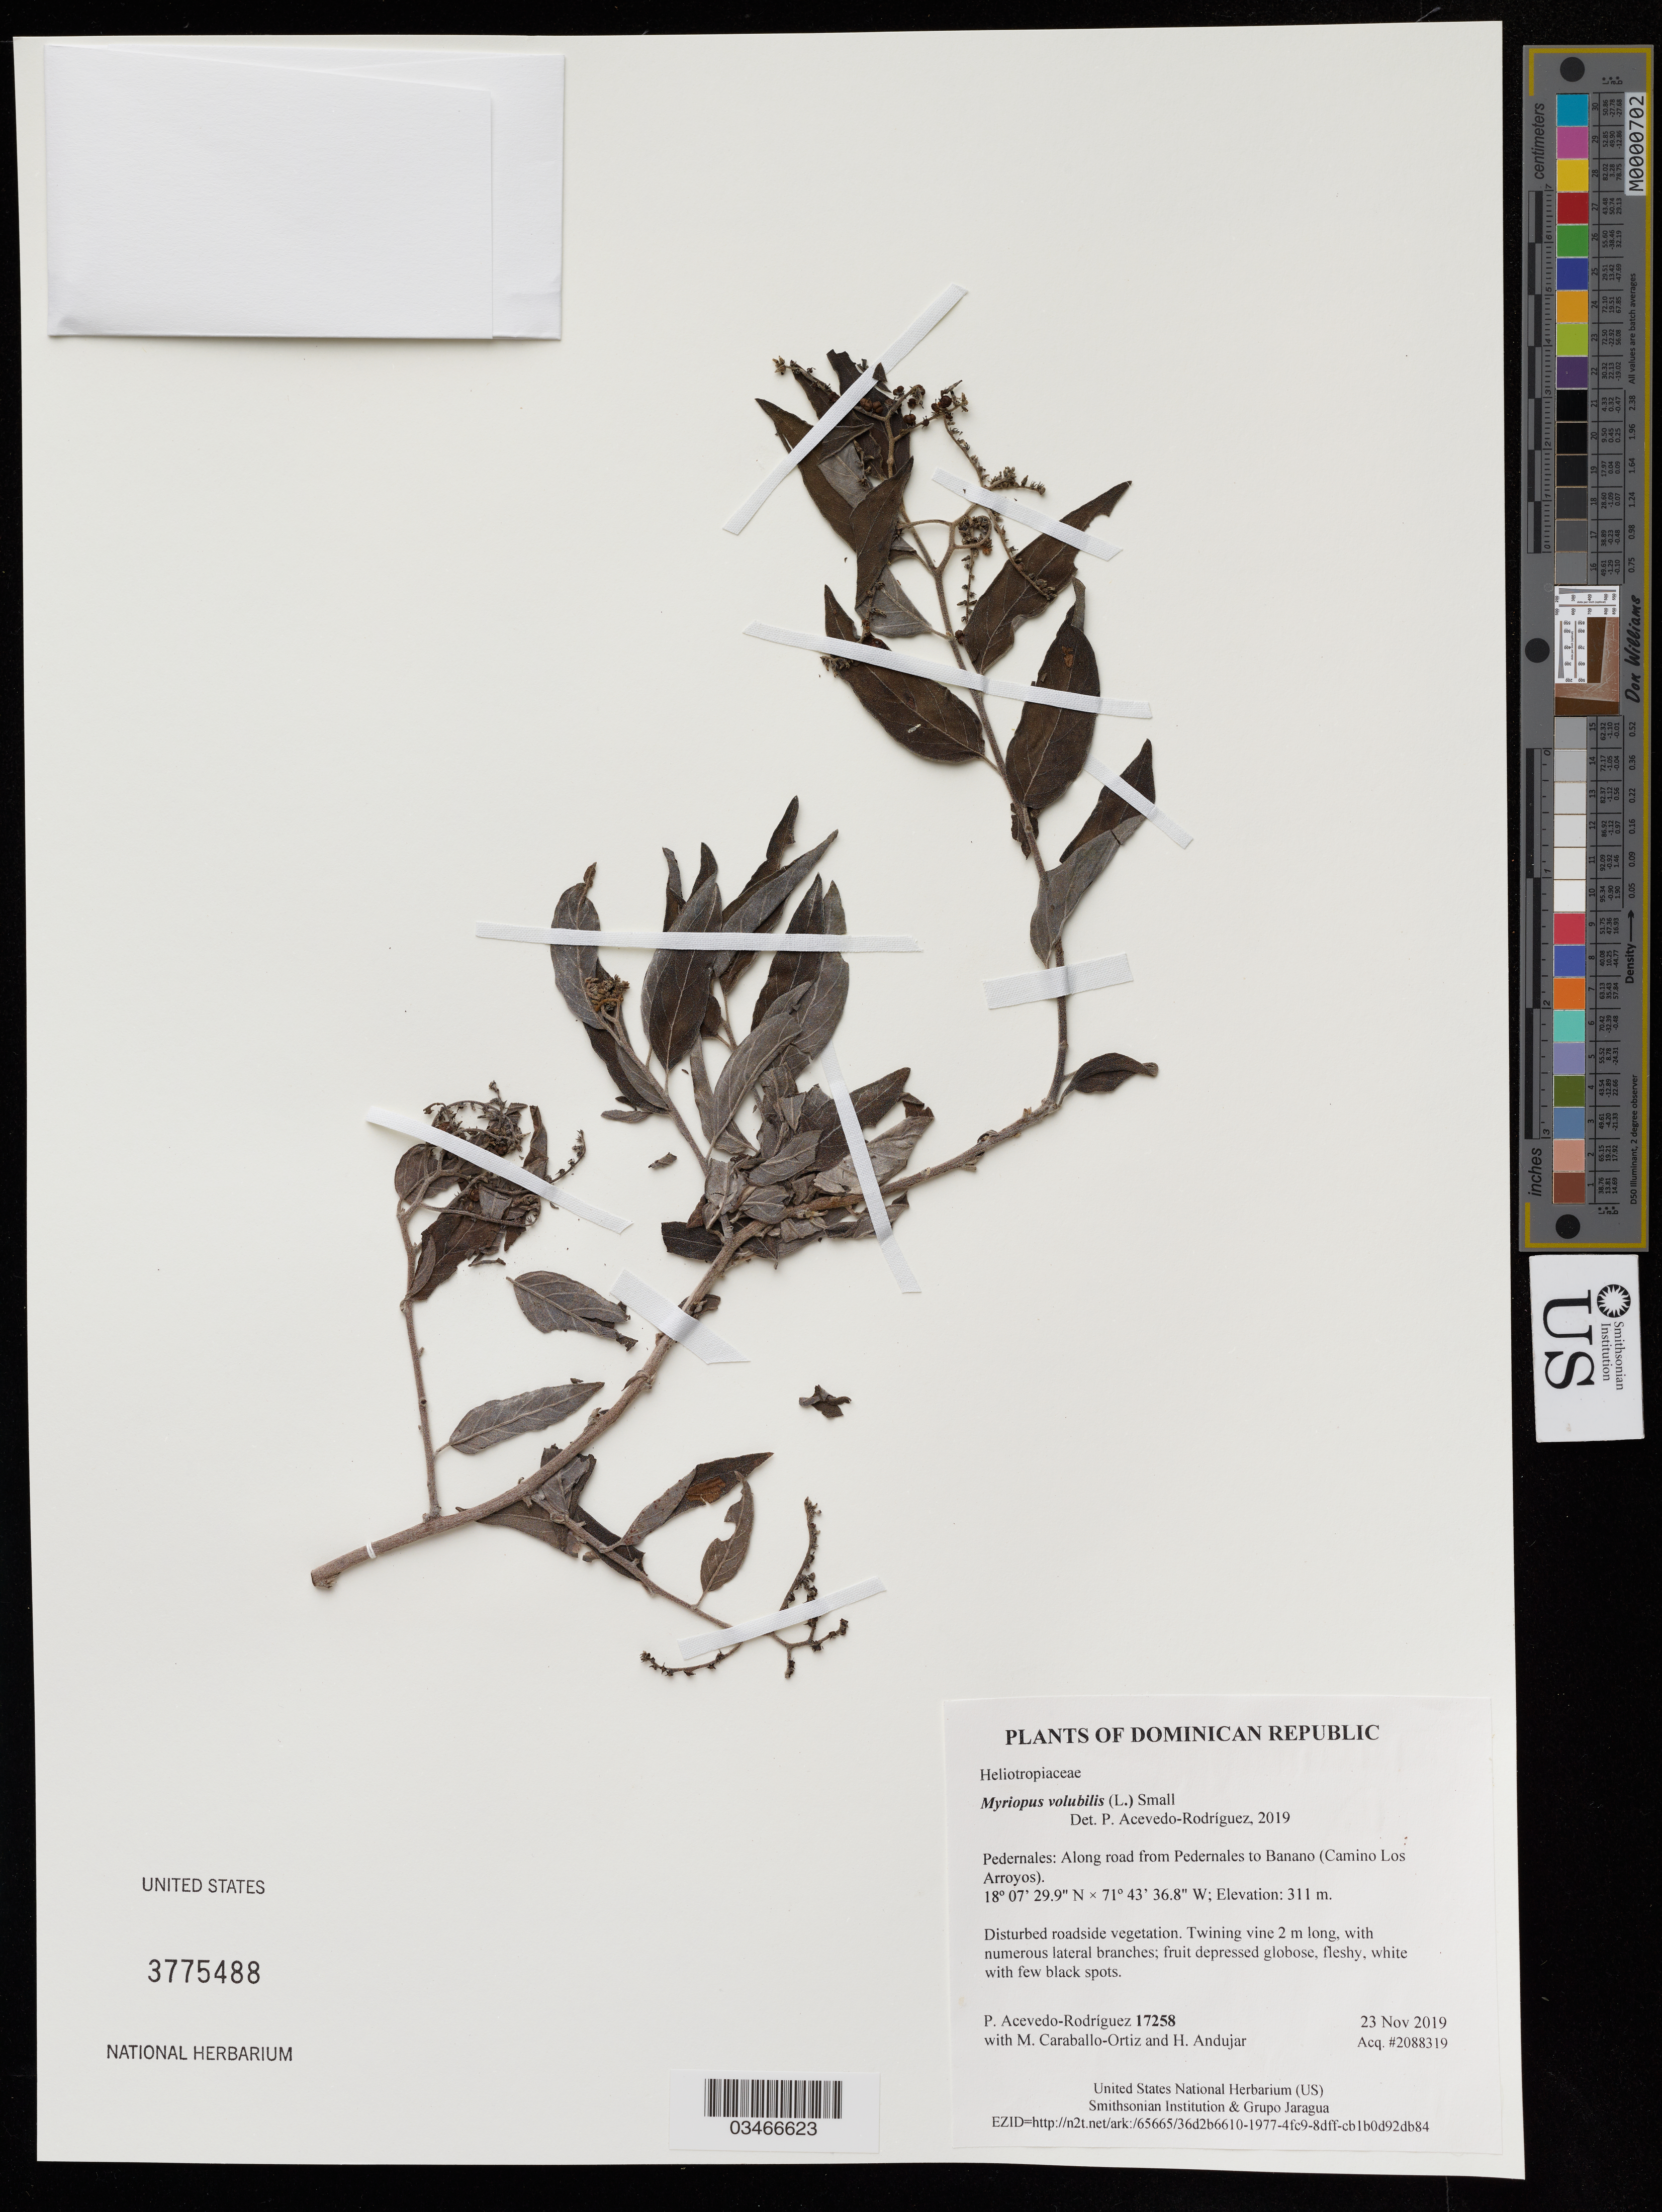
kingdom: Plantae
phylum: Tracheophyta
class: Magnoliopsida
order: Boraginales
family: Heliotropiaceae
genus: Myriopus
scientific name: Myriopus volubilis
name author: (L.) Small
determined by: Acevedo-Rodriguez, P., (US), Smithsonian Institution - National Museum of Natural History (UNITED STATES)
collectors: P. Acevedo-Rodriguez, M. Caraballo-Ortiz & H. Andujar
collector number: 17258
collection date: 2019-11-23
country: Dominican Republic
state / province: Pedernales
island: Hispaniola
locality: Along road from Pedernales to Banano (Camino Los Arroyos), disturbed roadside vegetation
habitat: Disturbed roadsie vegetation.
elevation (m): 311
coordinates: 18.12498 N, 71.72690 W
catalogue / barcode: US 3775488